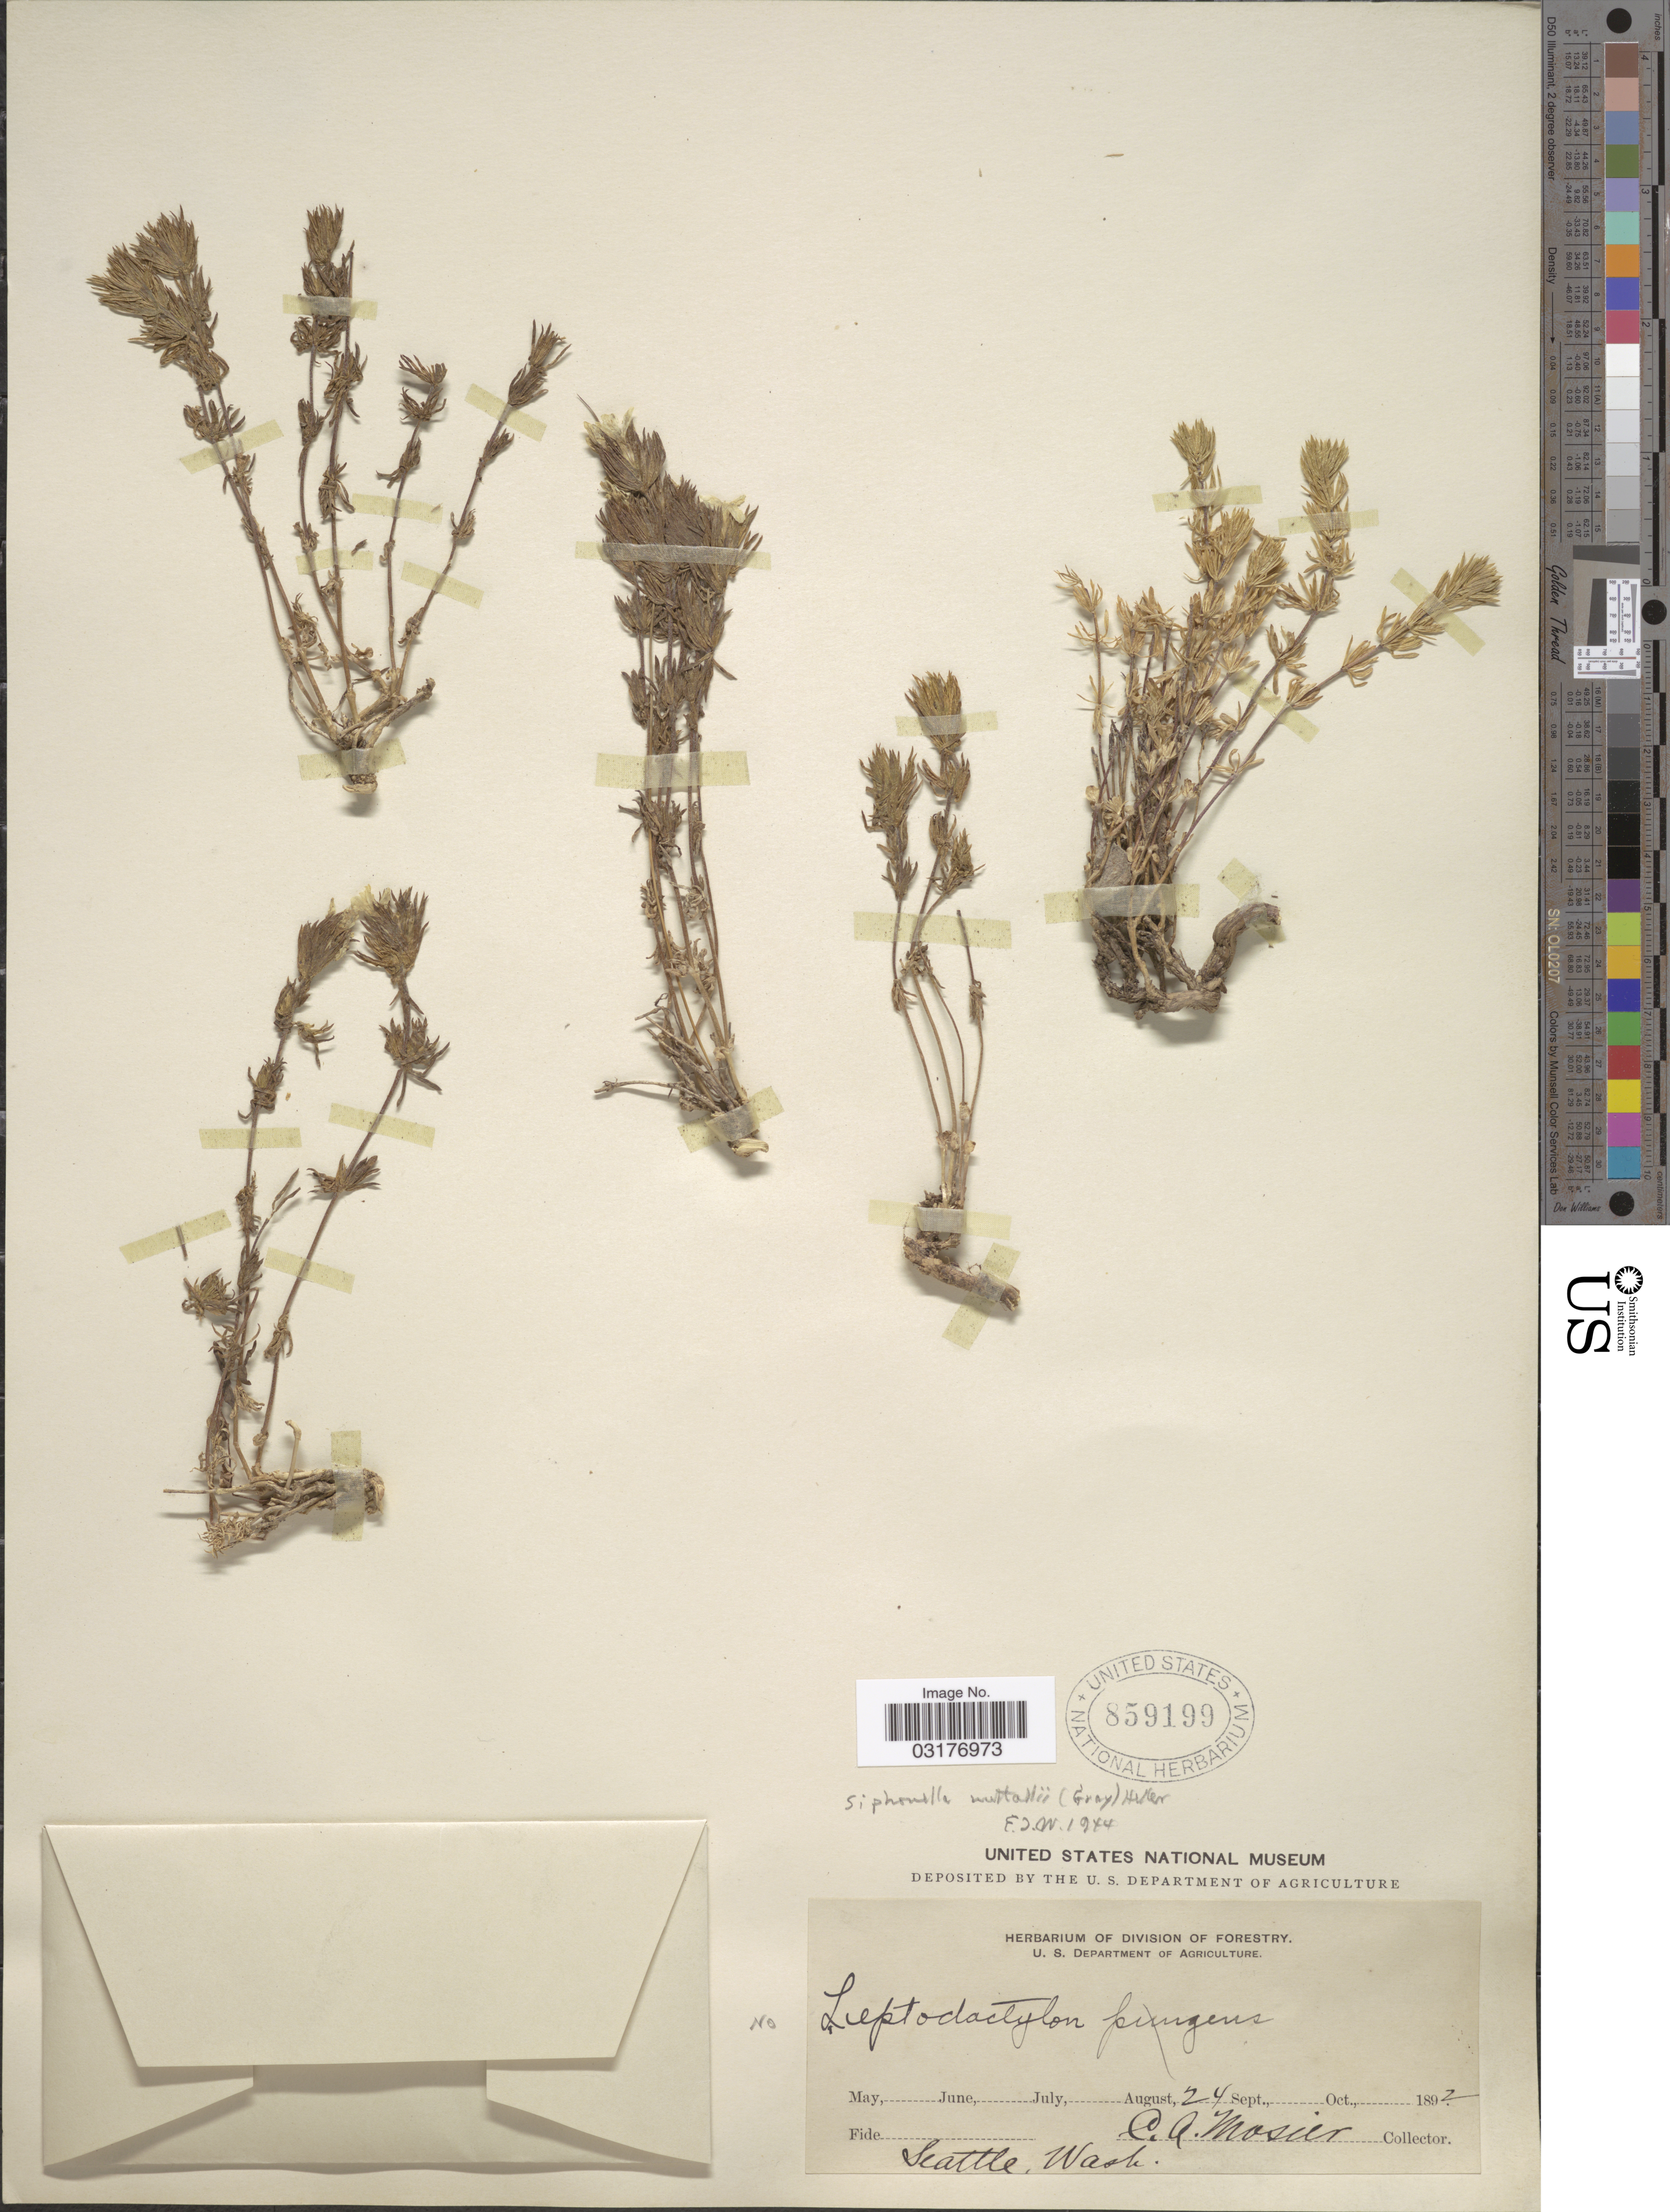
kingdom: Plantae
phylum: Tracheophyta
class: Magnoliopsida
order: Ericales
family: Polemoniaceae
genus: Leptosiphon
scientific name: Leptosiphon nuttallii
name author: (A. Gray) J.M. Porter & L.A. Johnson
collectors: C. A. Mosier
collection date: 1892-08-24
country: United States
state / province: Washington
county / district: King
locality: Seattle.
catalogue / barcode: US 859199